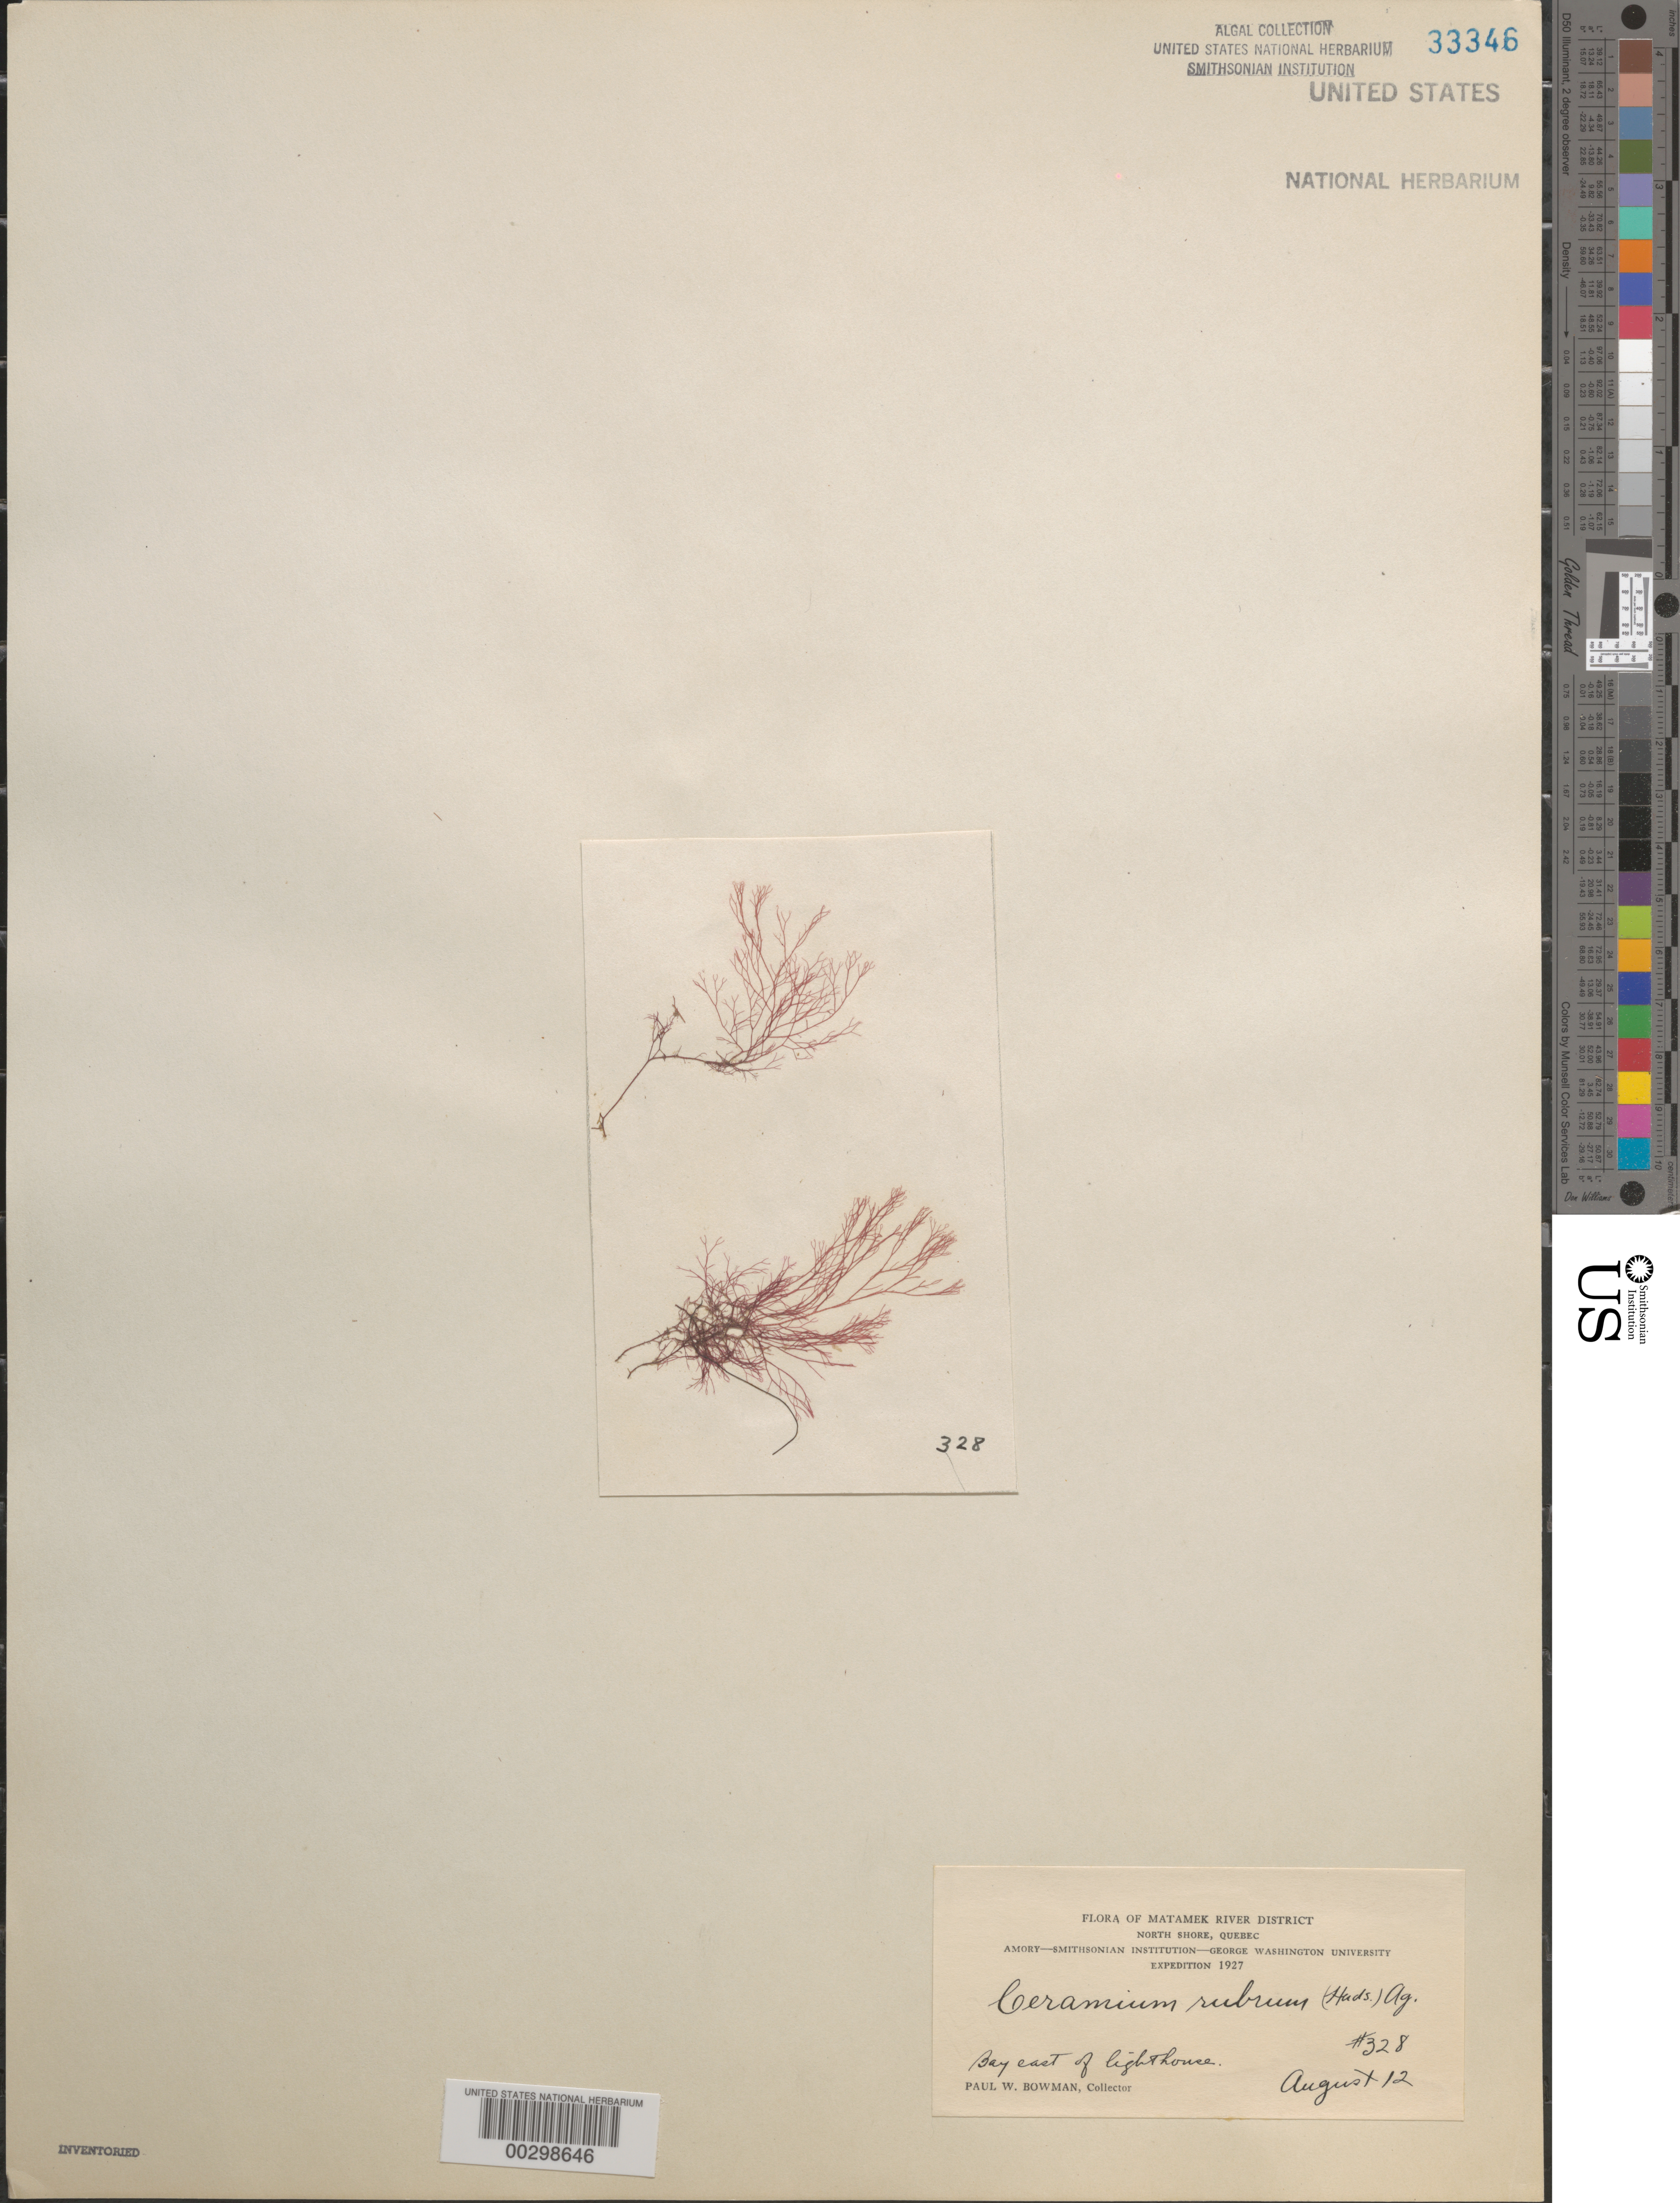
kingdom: Plantae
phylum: Rhodophyta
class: Florideophyceae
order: Ceramiales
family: Ceramiaceae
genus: Ceramium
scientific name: Ceramium rubrum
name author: C. Agardh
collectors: P. Bowman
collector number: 328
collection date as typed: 12 Aug 1927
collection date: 1927-08-12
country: Canada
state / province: Quebec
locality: Matamek river district, north shore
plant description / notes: Amory-Smithsonian Institution-George Washington University Expedition, 1927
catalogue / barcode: US 33346